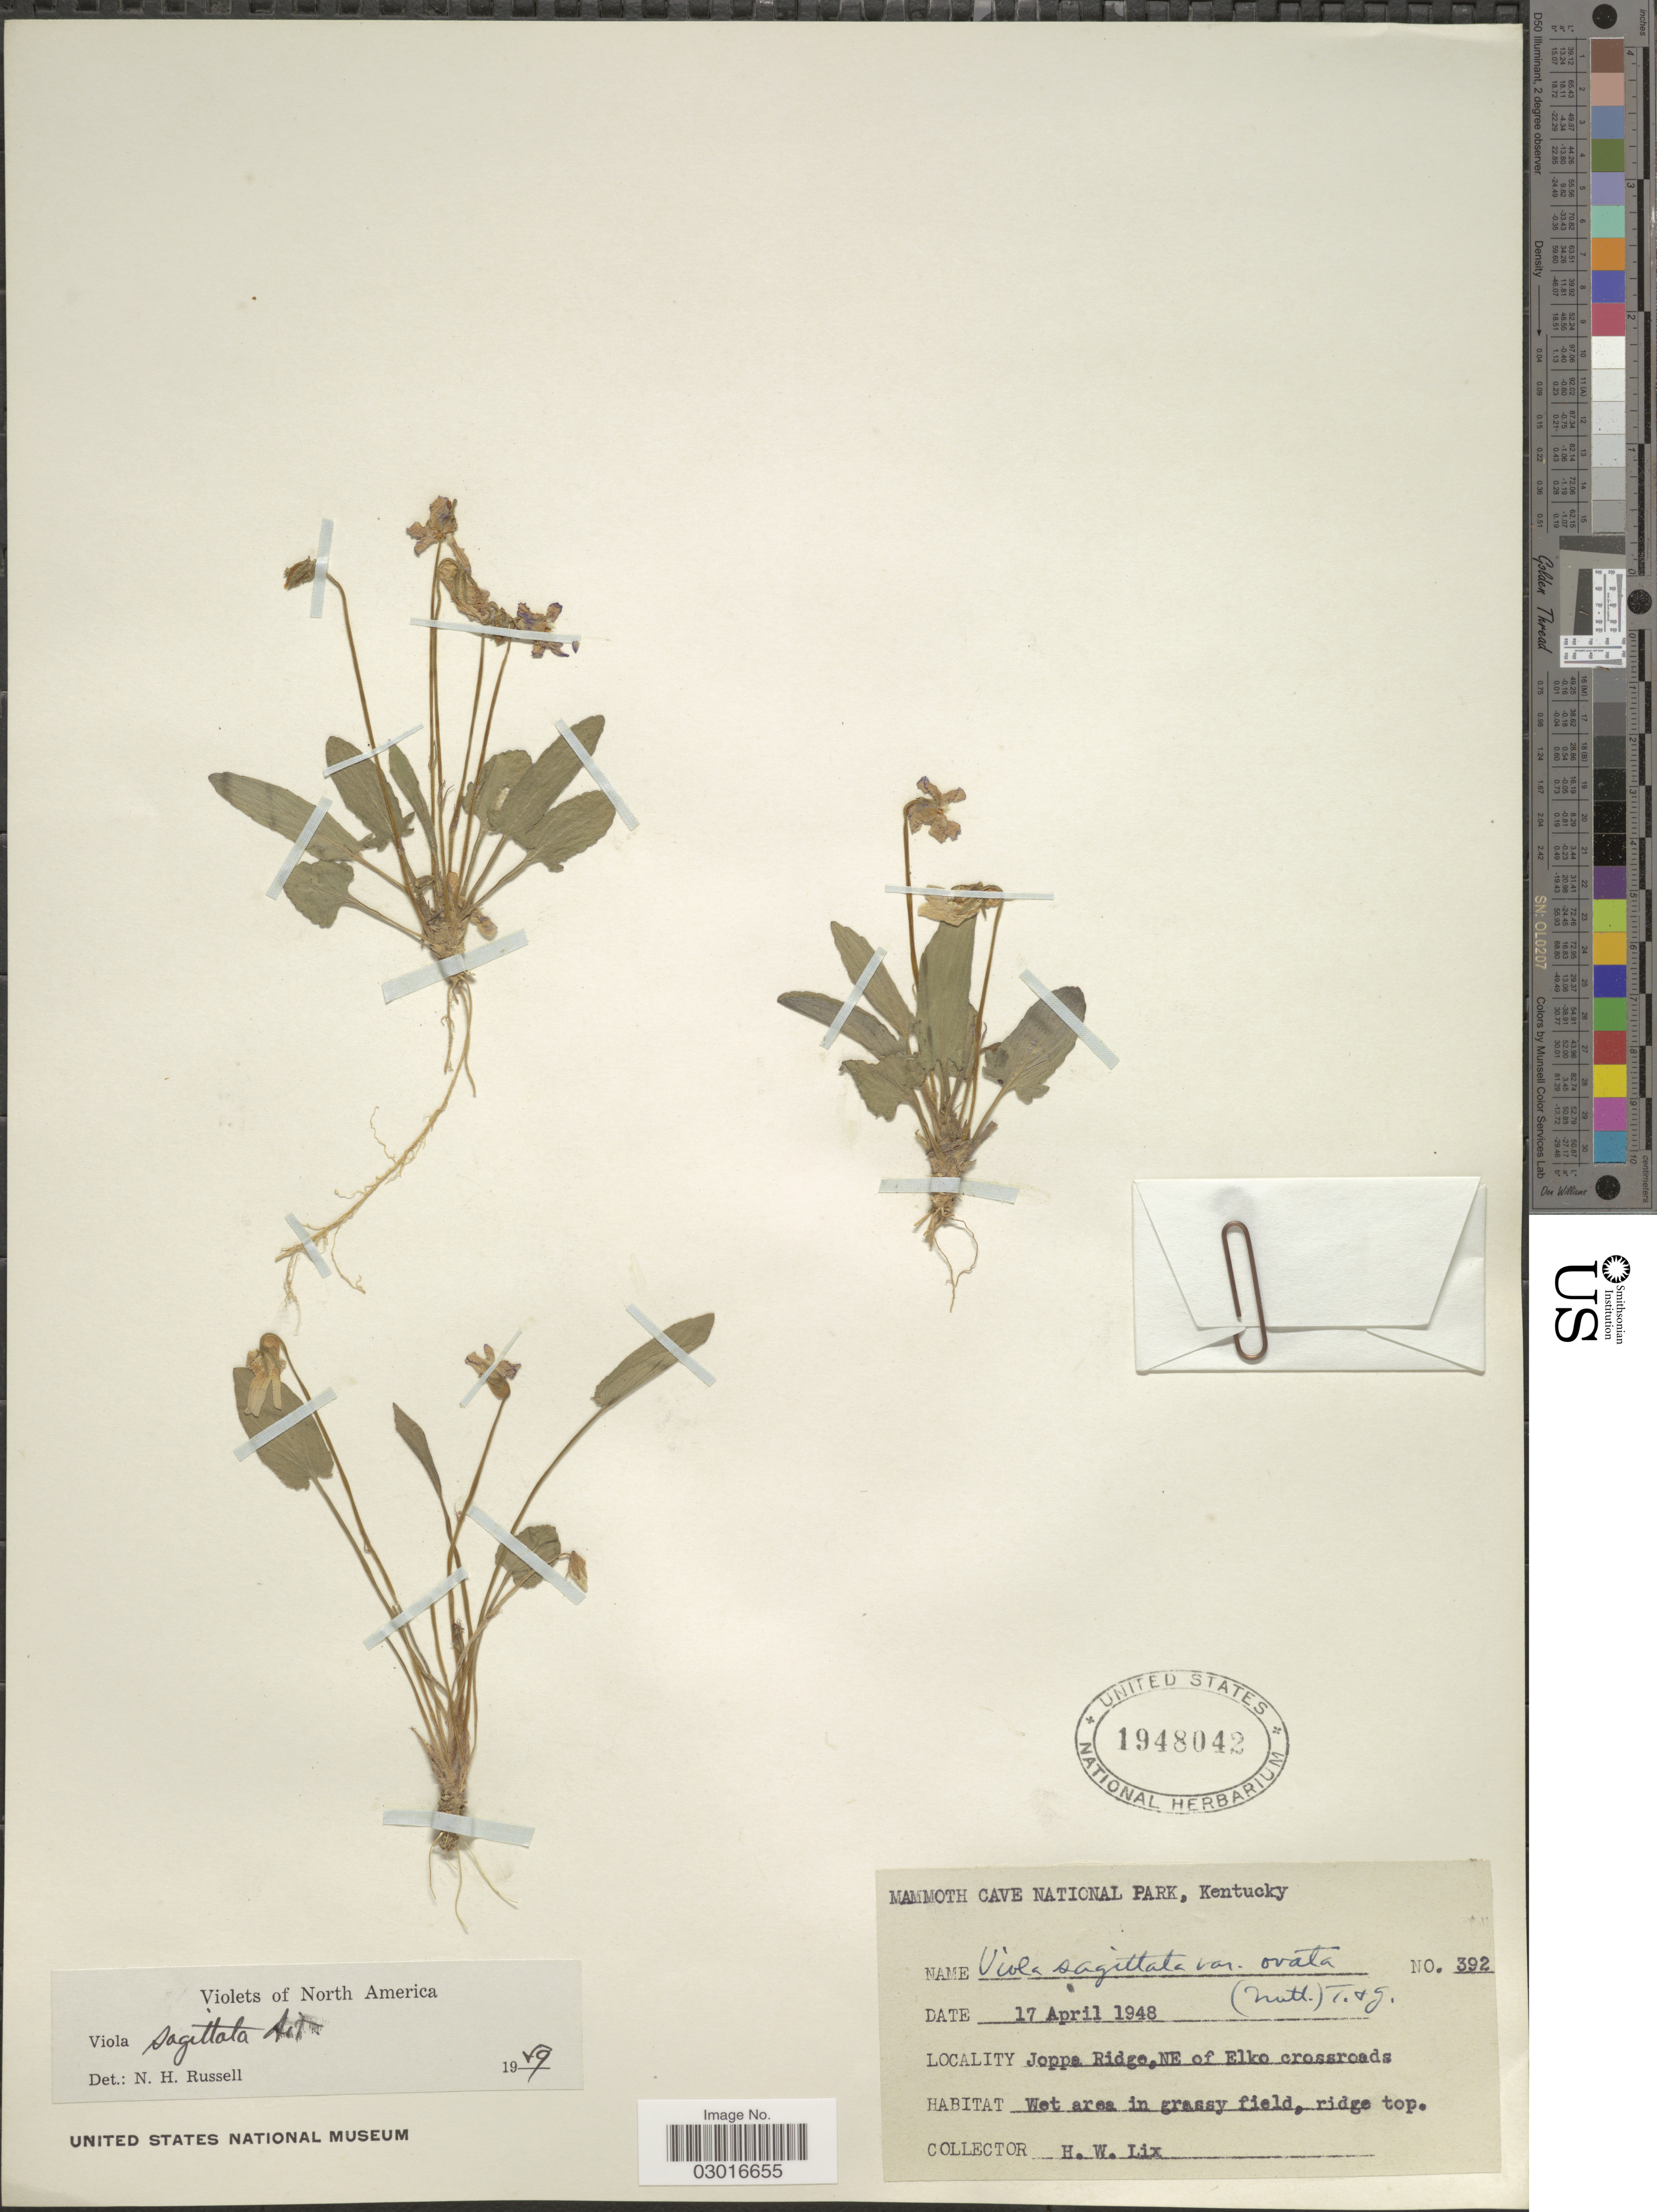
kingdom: Plantae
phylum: Tracheophyta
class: Magnoliopsida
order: Malpighiales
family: Violaceae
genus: Viola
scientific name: Viola sagittata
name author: Aiton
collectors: H. W. Lix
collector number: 392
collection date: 1948-04-17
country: United States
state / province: Kentucky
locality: Mammoth Cave National Park. Joppa Ridge, NE of Elko crossroads.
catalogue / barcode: US 1948042